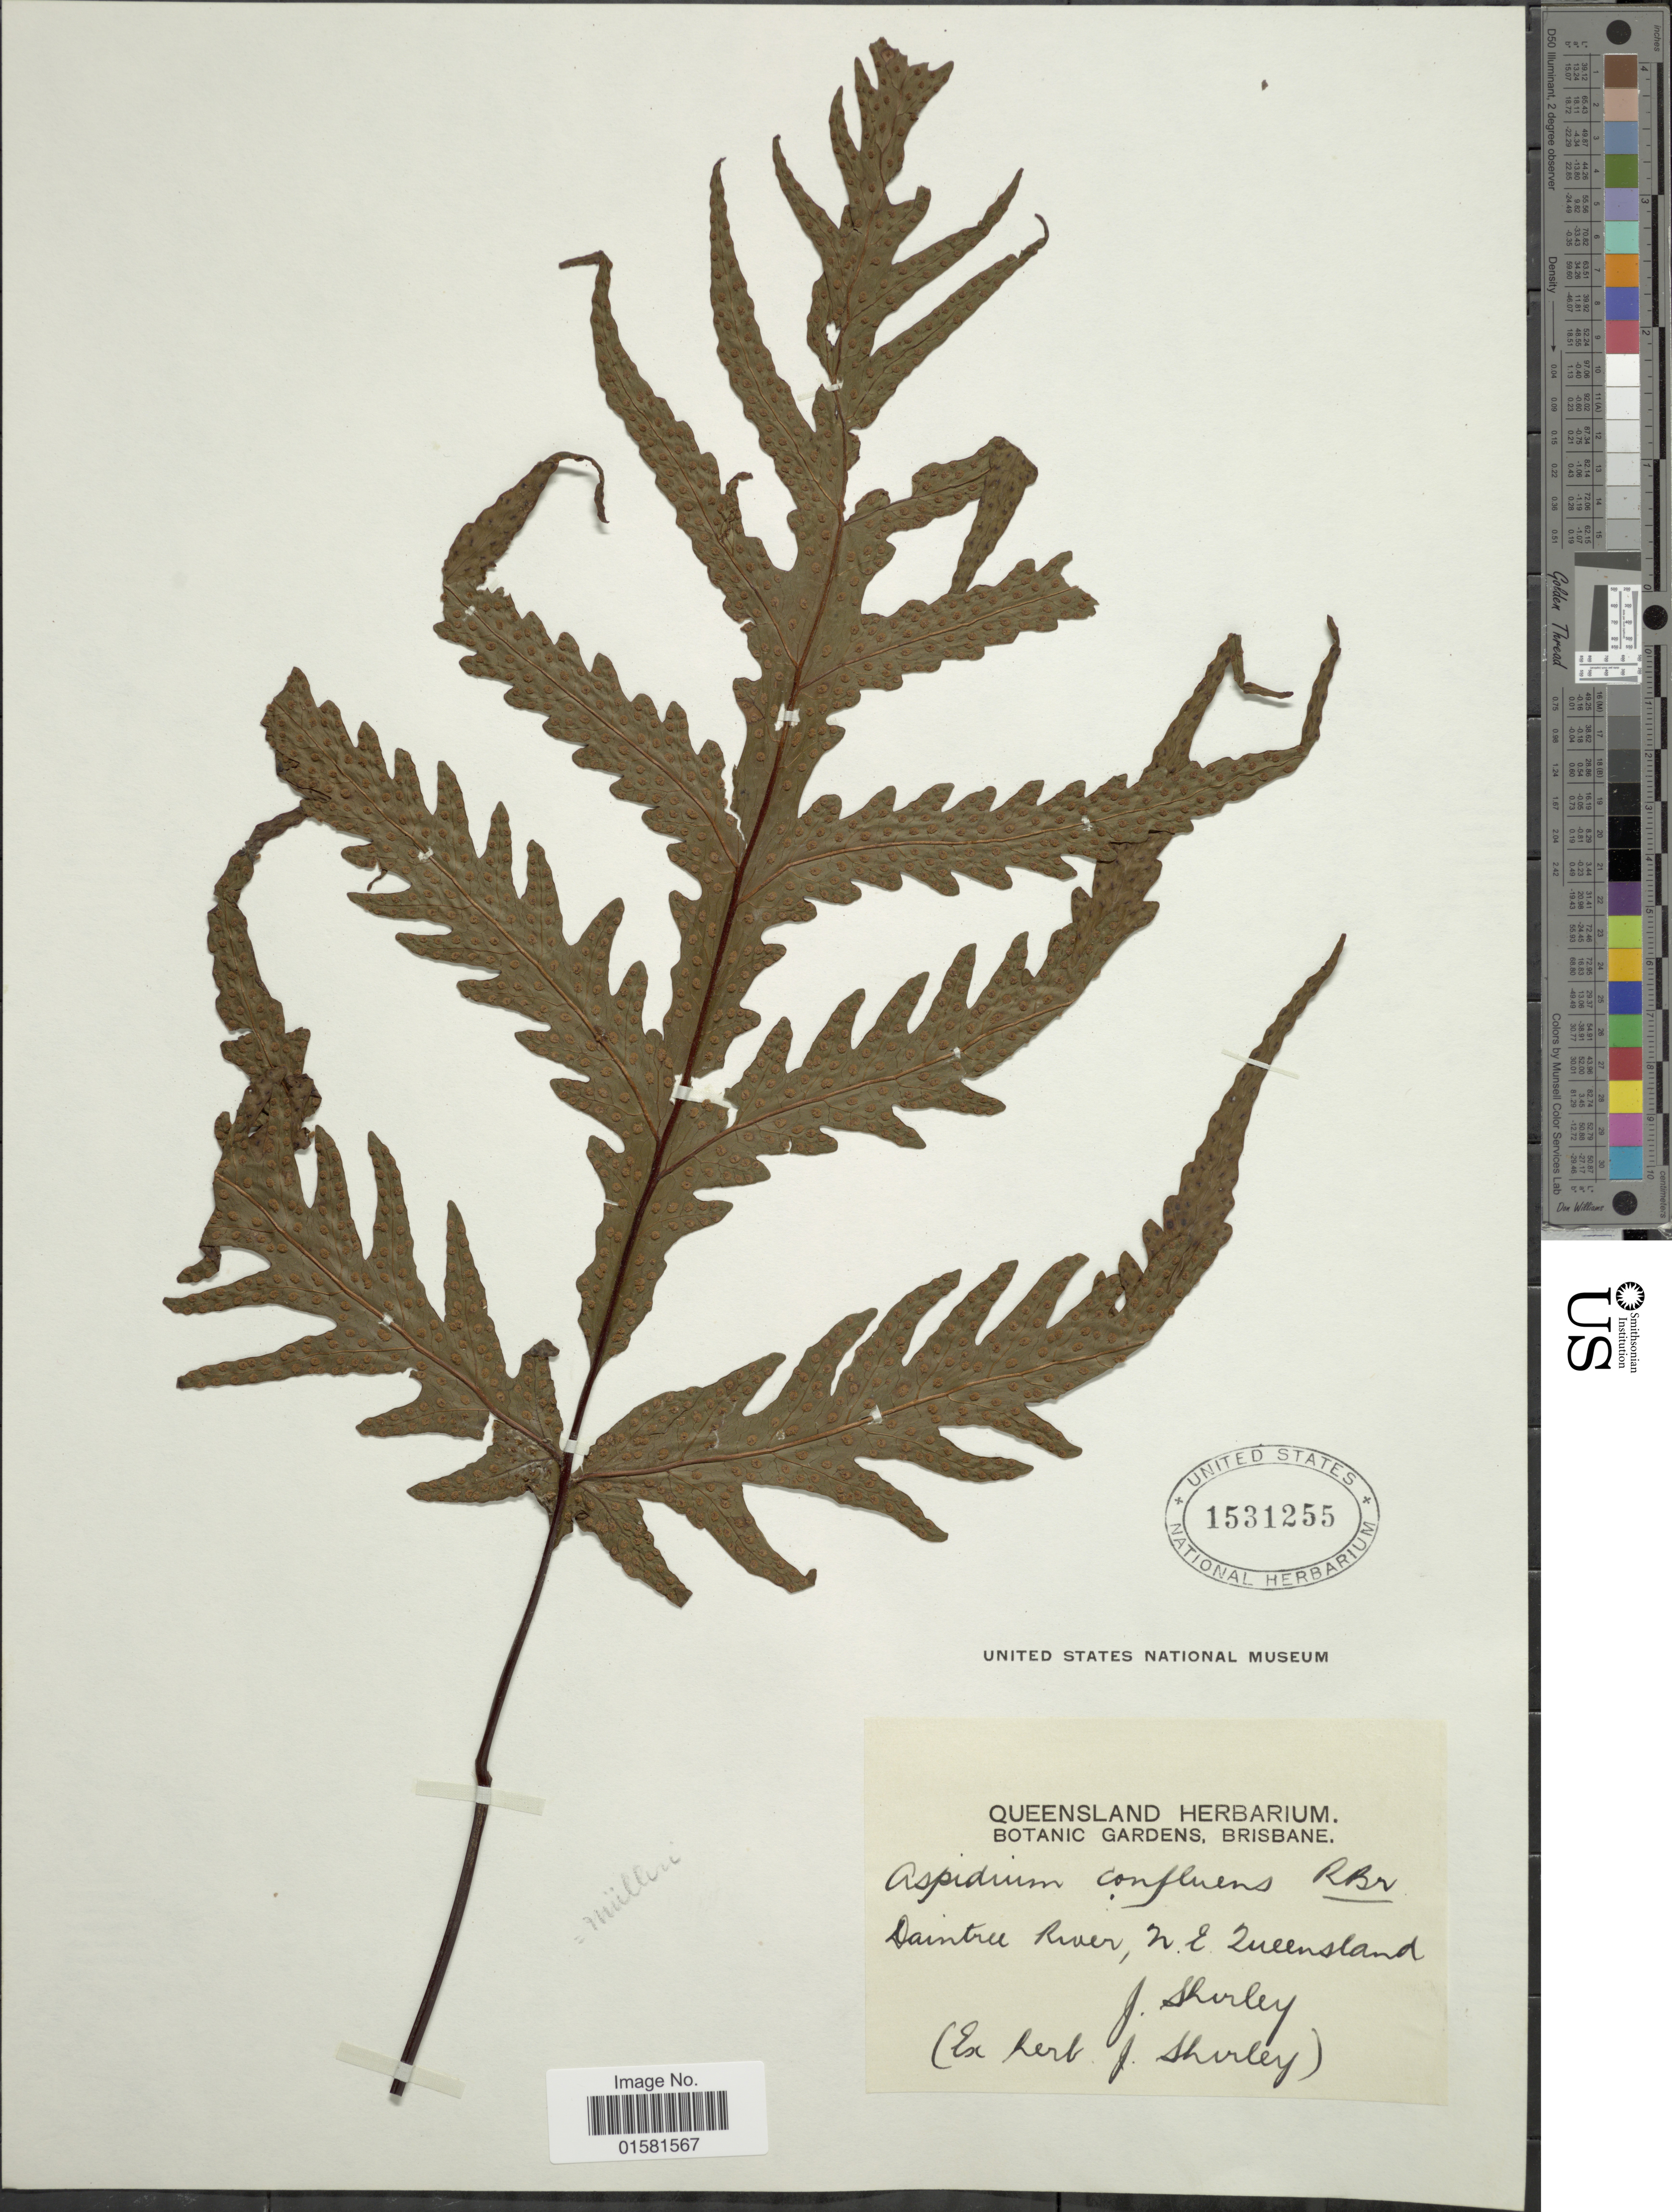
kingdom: Plantae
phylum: Tracheophyta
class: Polypodiopsida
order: Polypodiales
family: Tectariaceae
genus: Tectaria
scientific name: Tectaria muelleri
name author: (C. Chr.) C. Chr.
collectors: J. Shirley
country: Australia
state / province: Queensland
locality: Brisbane, Daintree River, N. E. Queensland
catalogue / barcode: US 1531255